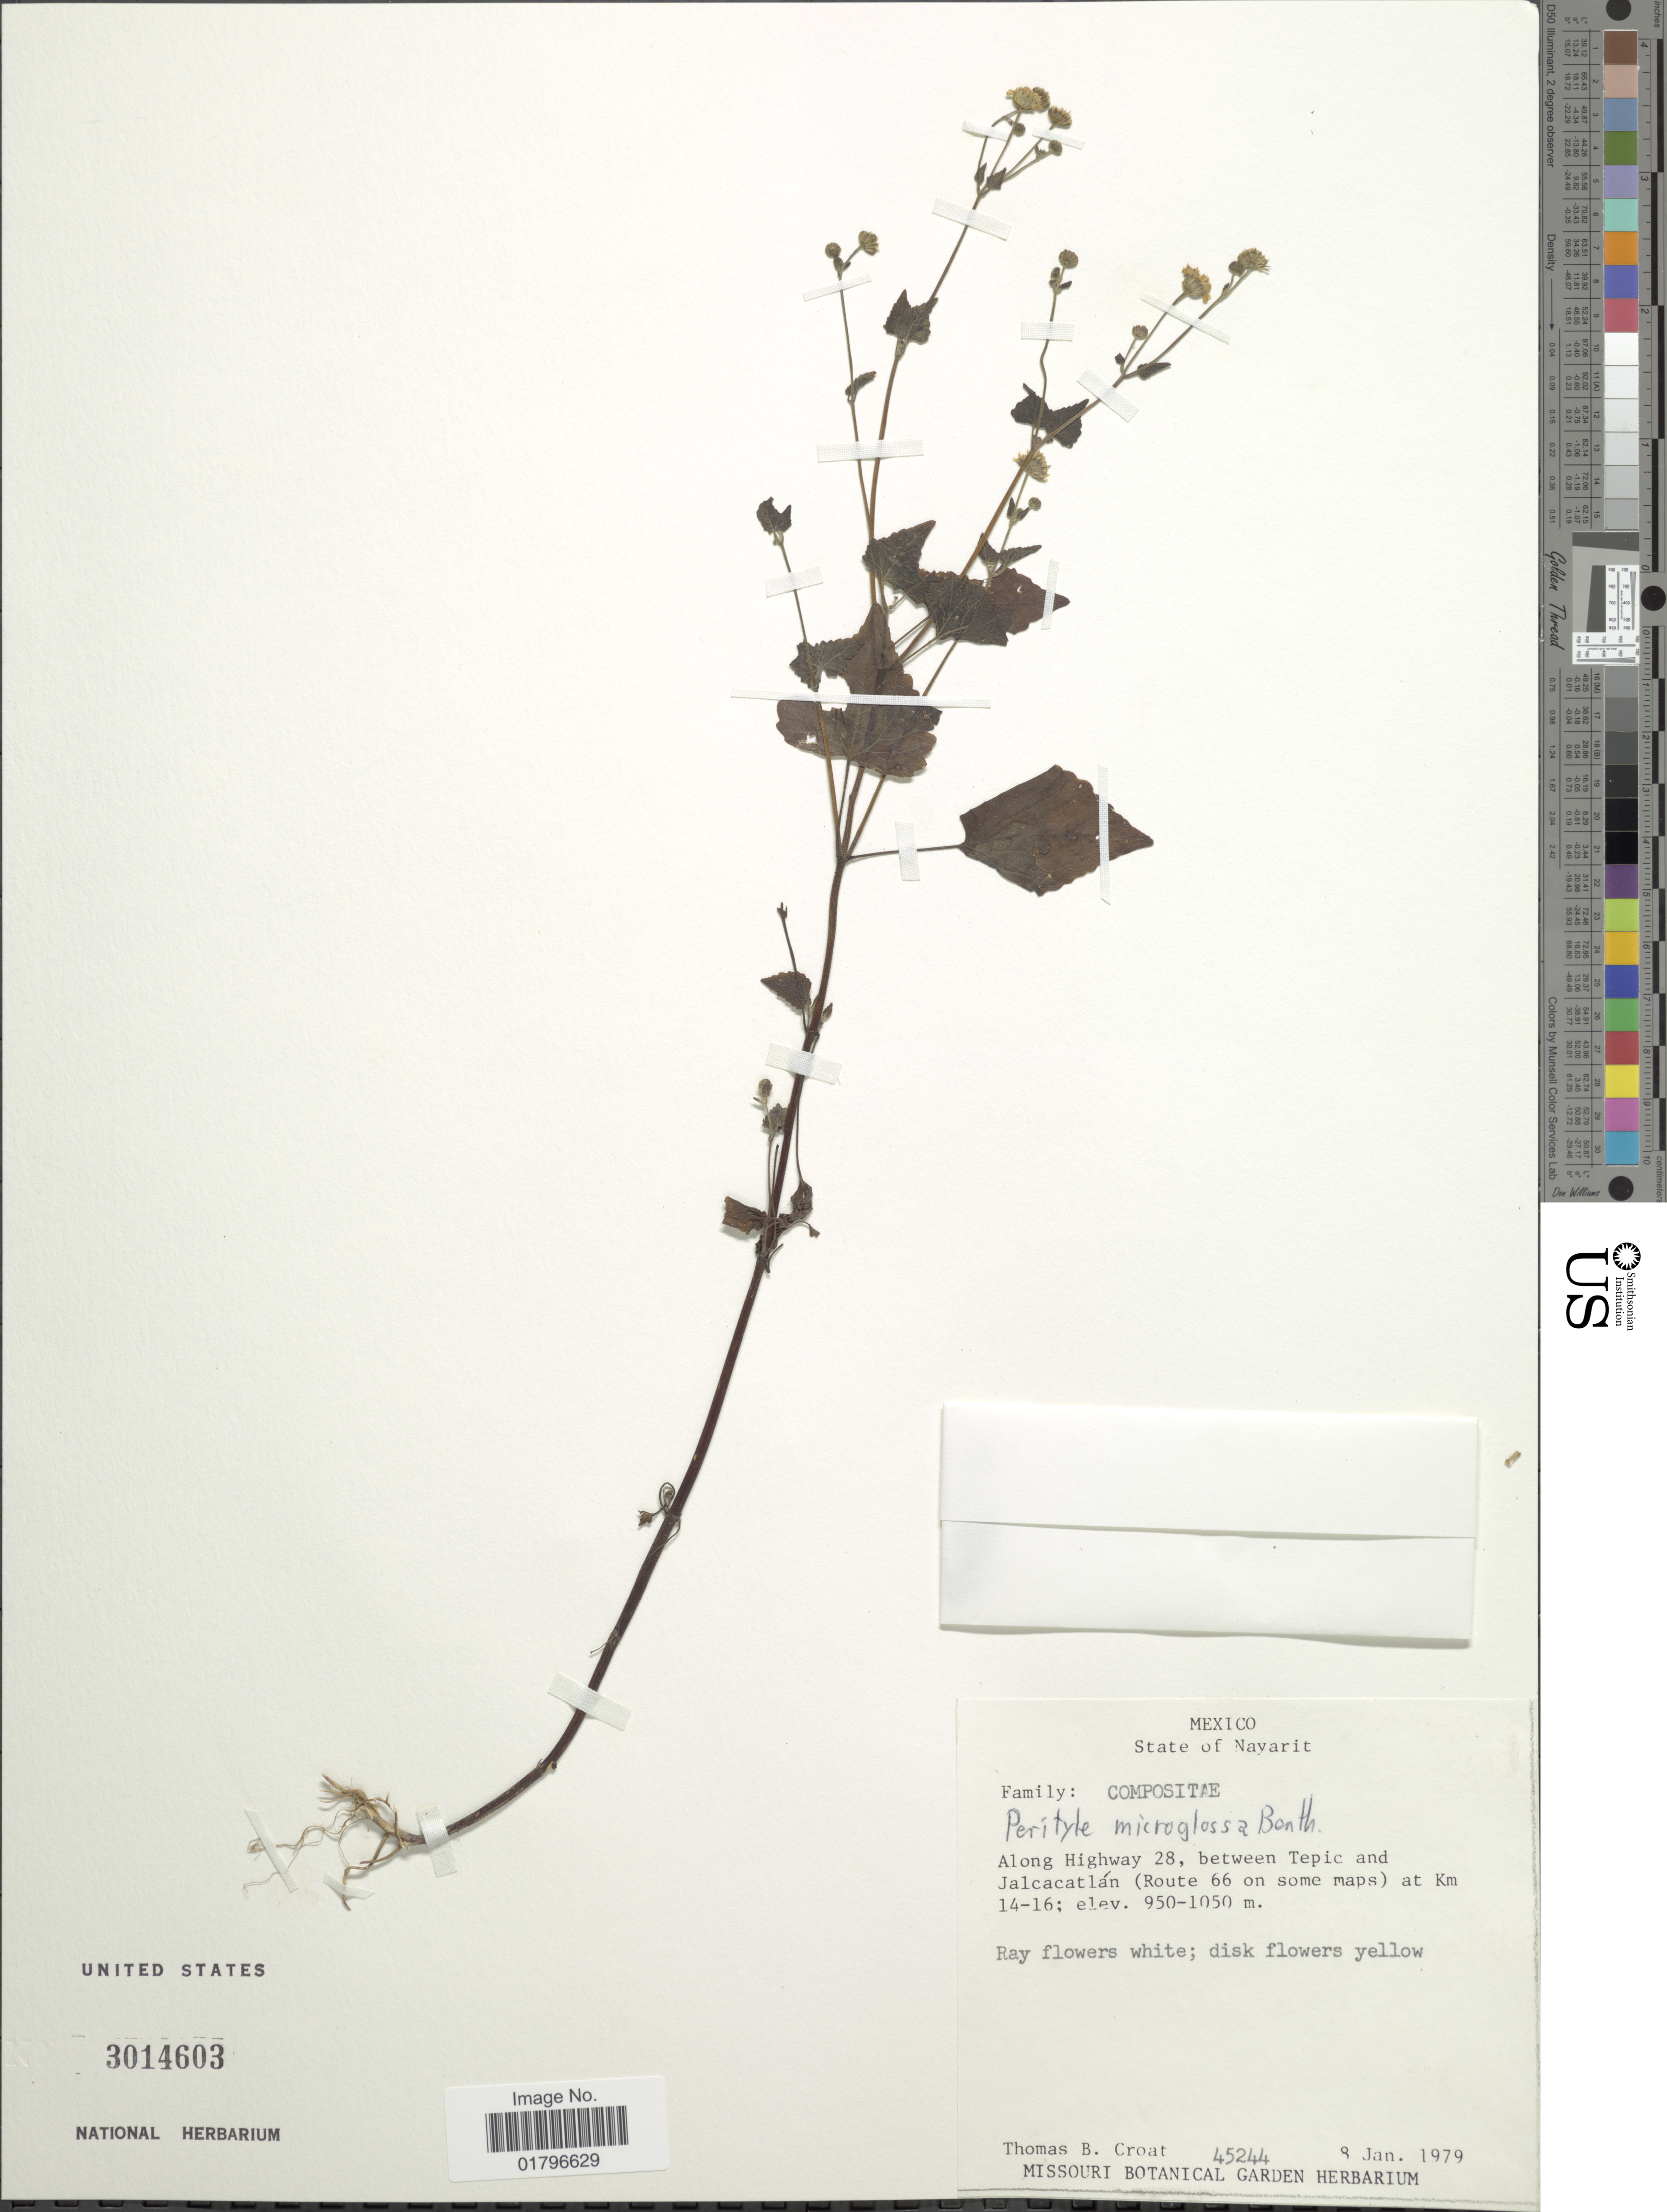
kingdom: Plantae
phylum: Tracheophyta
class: Magnoliopsida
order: Asterales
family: Asteraceae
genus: Perityle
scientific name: Perityle microglossa var. microglossa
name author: Benth.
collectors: T. B. Croat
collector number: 45244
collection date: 1979-01-09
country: Mexico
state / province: Nayarit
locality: Along highway 28, between Tepic and Jalcacatlan (Route 66 on some maps) at Km 14-16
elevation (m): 950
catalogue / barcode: US 3014603